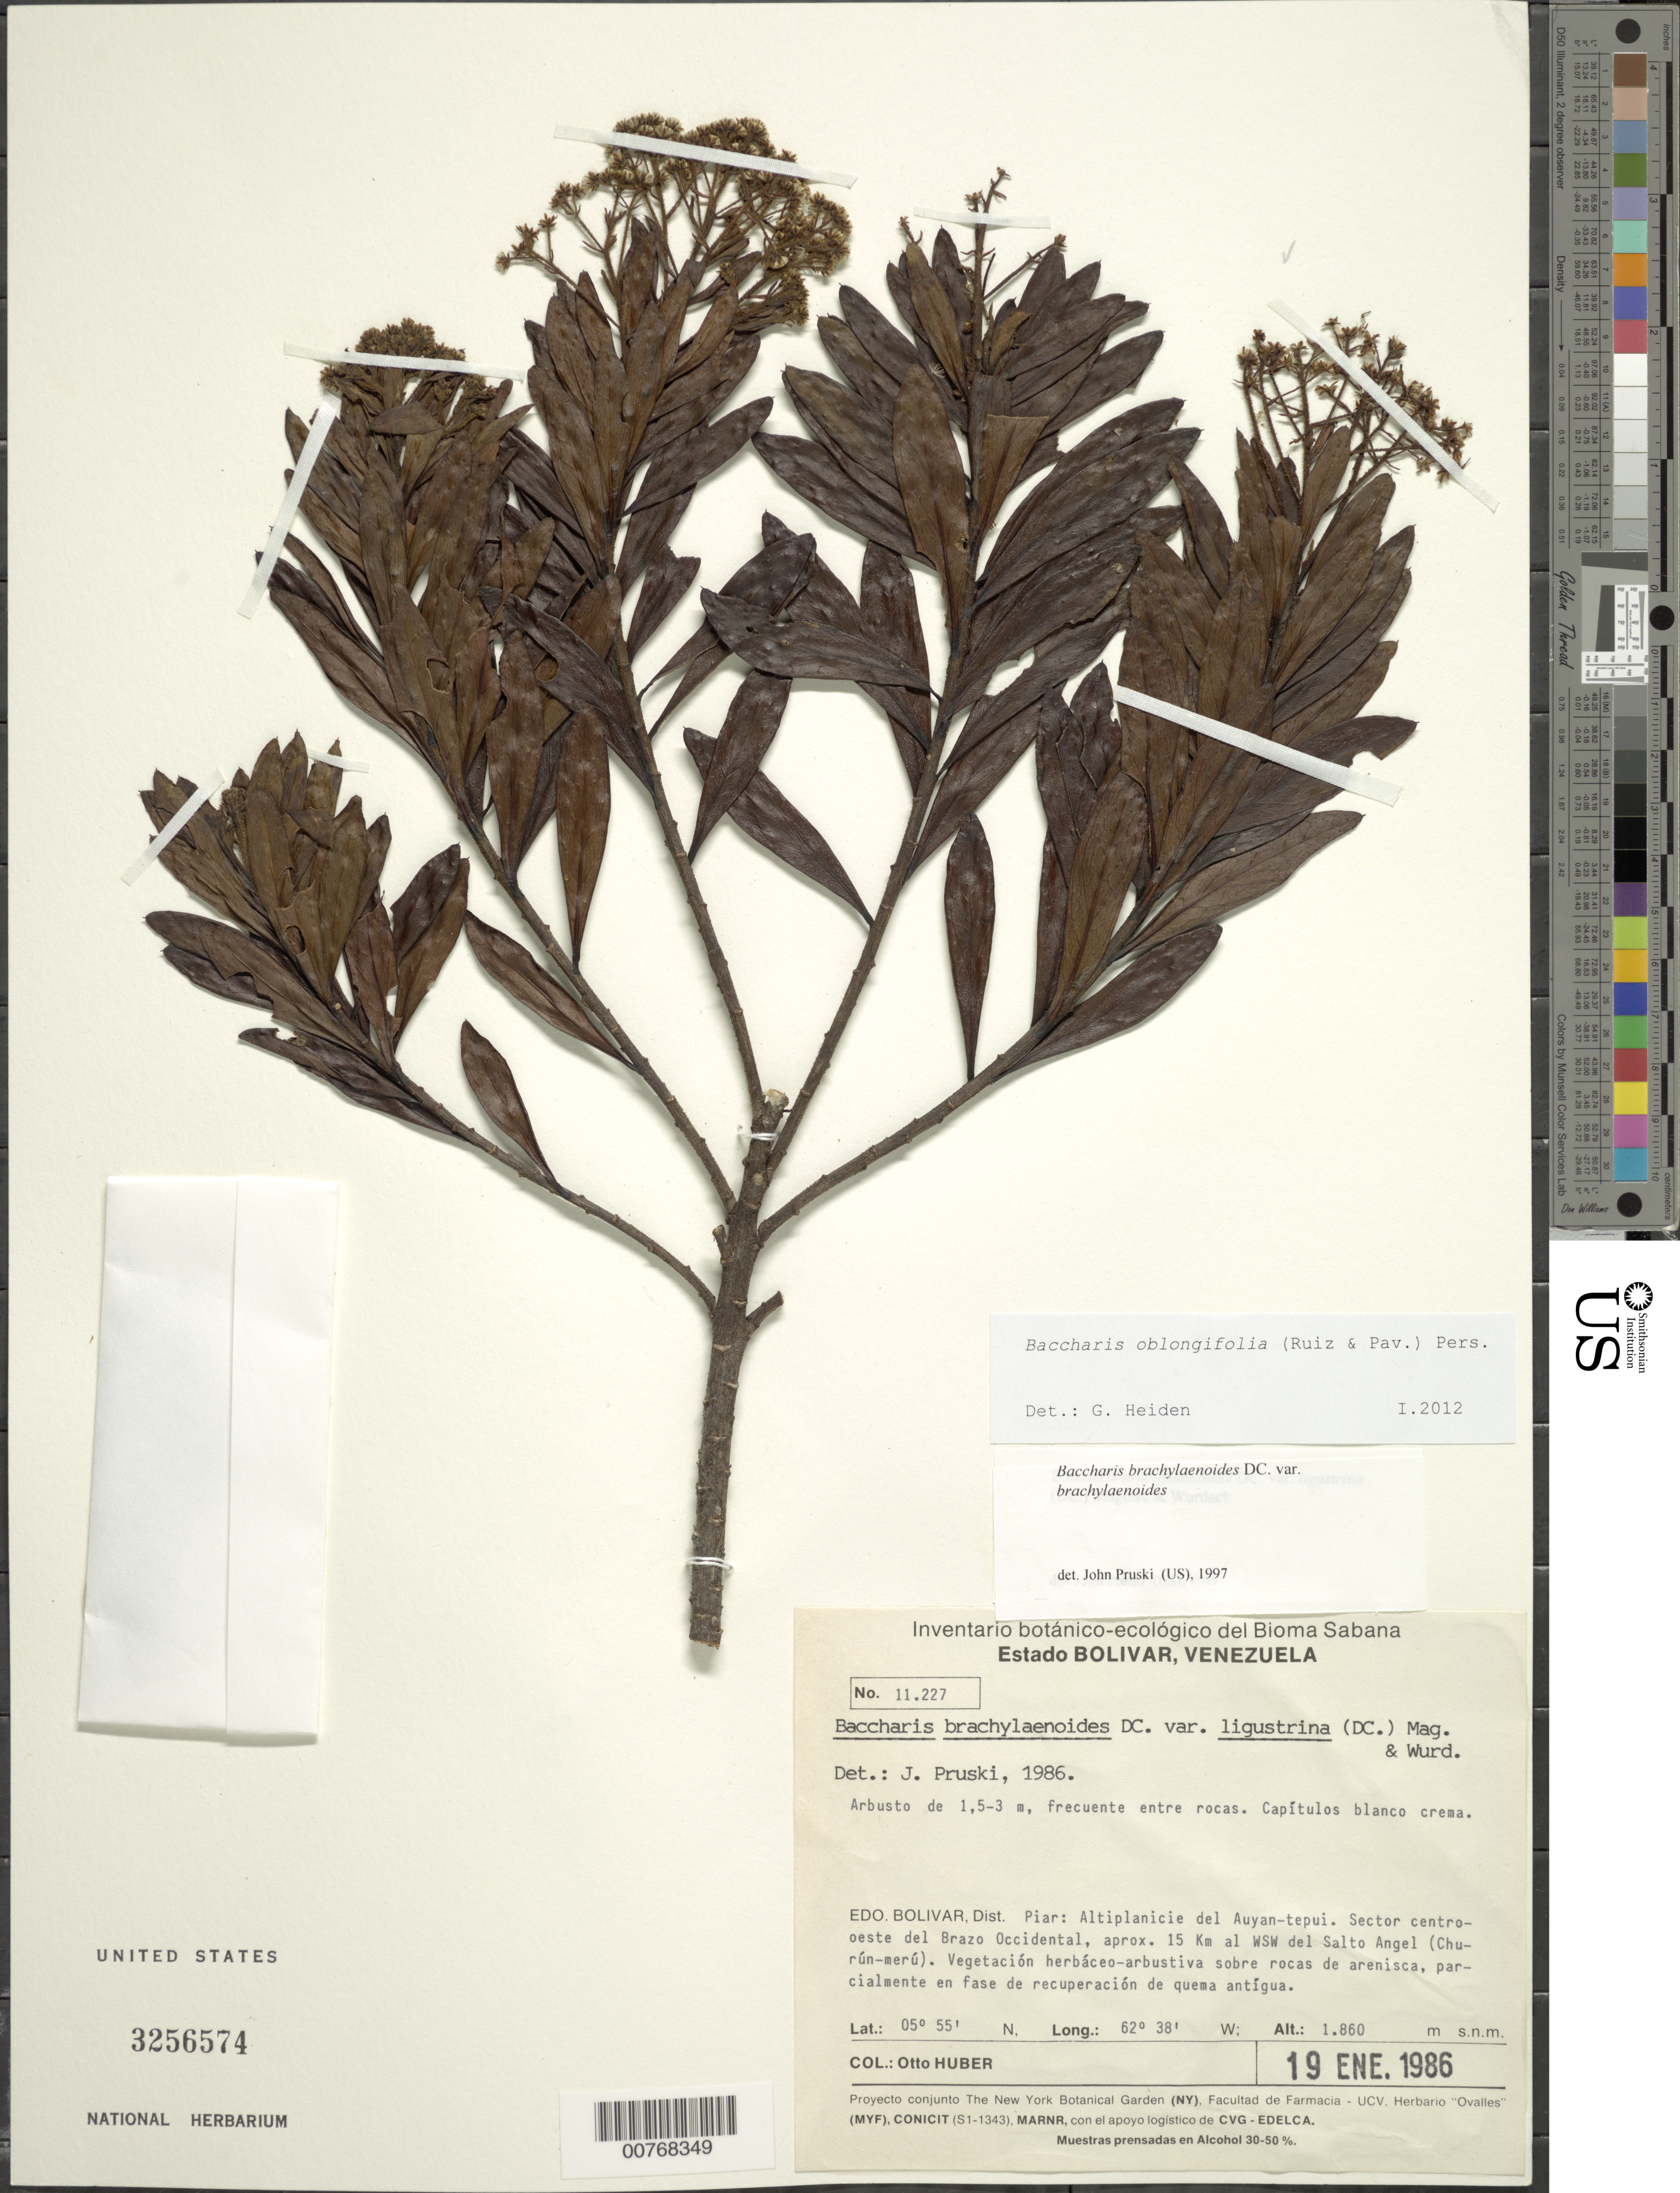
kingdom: Plantae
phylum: Tracheophyta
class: Magnoliopsida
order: Asterales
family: Asteraceae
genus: Baccharis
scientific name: Baccharis oblongifolia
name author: (Ruiz & Pav.) Pers.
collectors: O. Huber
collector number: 11227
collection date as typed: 19-Jan-86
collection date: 1986-01-19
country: Venezuela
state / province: Bolívar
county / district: Piar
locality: Auyan-tepuí, centro-oeste del Brazo Occidental, 15 km WSW Salto Angel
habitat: Vegetación herbaceo-arbustiva sobre rocas de arenisca, parcialmente en fase de recuperacion de quema antigua; entre rocas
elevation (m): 1860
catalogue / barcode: US 3256574